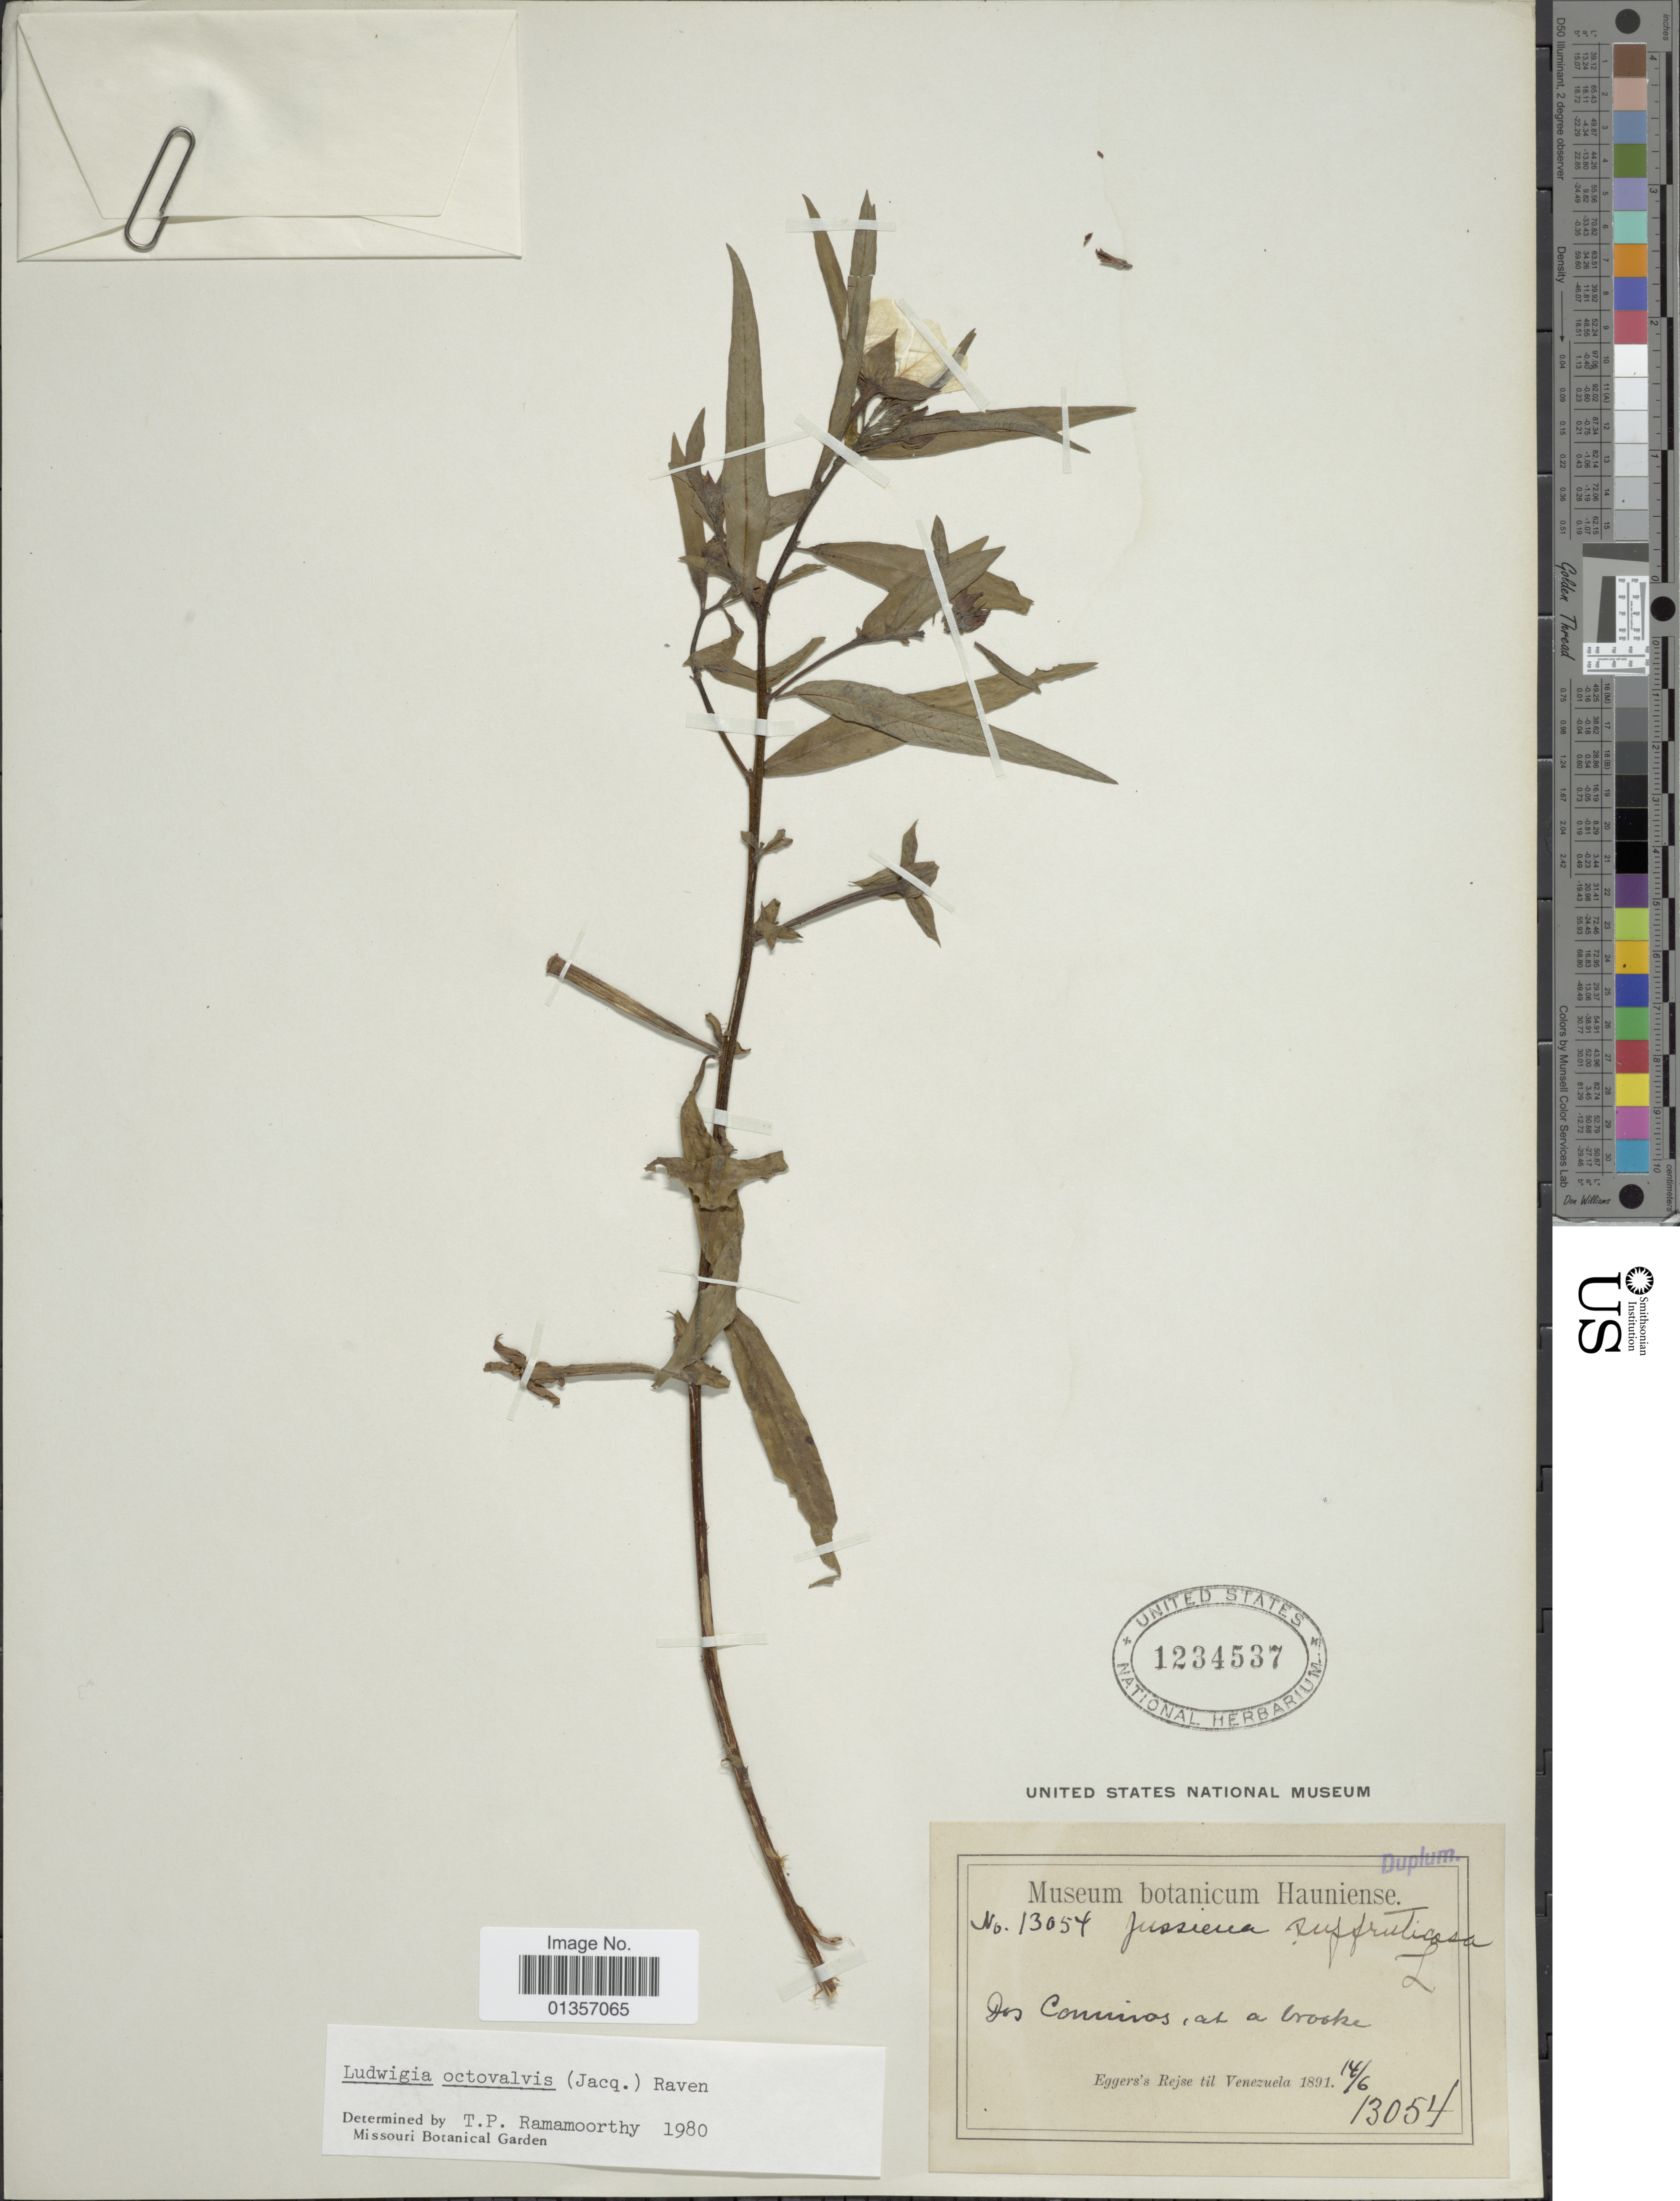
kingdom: Plantae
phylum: Tracheophyta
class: Magnoliopsida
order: Myrtales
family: Onagraceae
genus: Ludwigia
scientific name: Ludwigia octovalvis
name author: (Jacq.) P.H. Raven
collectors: -. Eggers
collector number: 13054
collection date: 1891-06-14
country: Venezuela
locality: Dos Cominos, at a brooke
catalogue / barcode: US 1234537